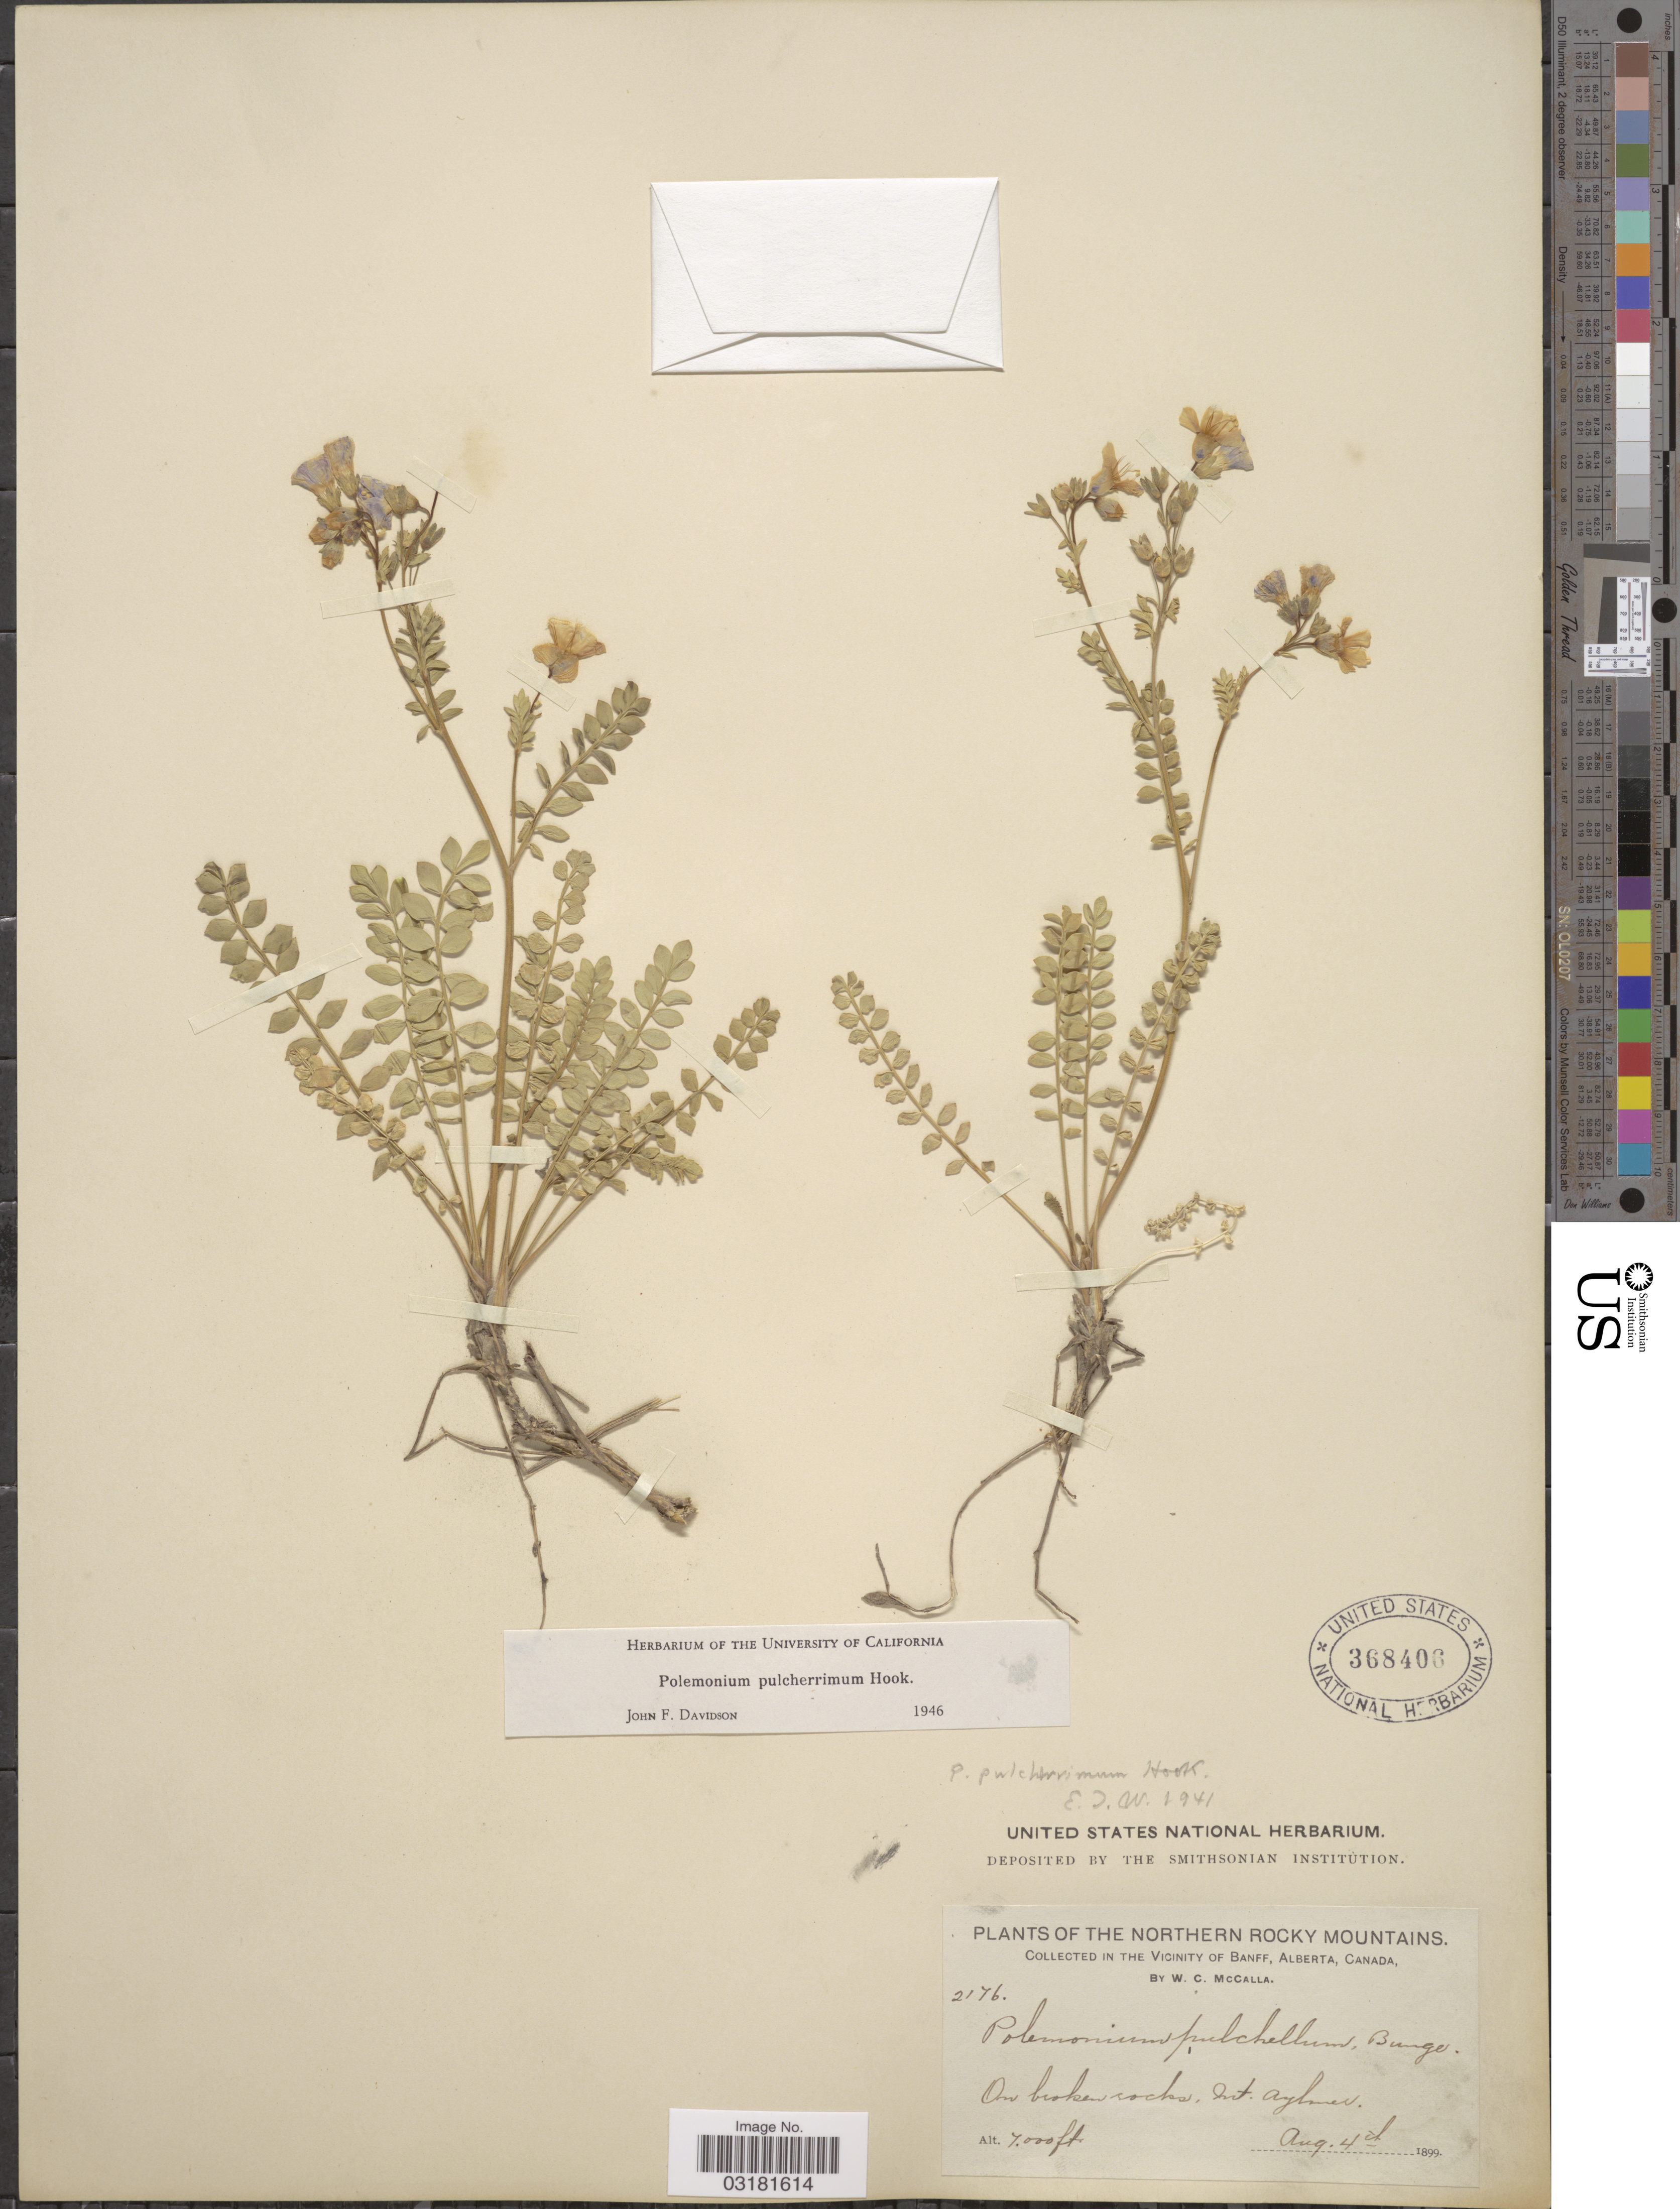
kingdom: Plantae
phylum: Tracheophyta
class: Magnoliopsida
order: Ericales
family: Polemoniaceae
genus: Polemonium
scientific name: Polemonium pulcherrimum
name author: Hook.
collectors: W. McCalla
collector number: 2176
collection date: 1899-08-04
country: Canada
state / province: Alberta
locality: Northern Rocky Mountains. In the vicinity of Banff, On broken rocks, Mt. Aylmer.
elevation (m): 2134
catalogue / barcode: US 368406